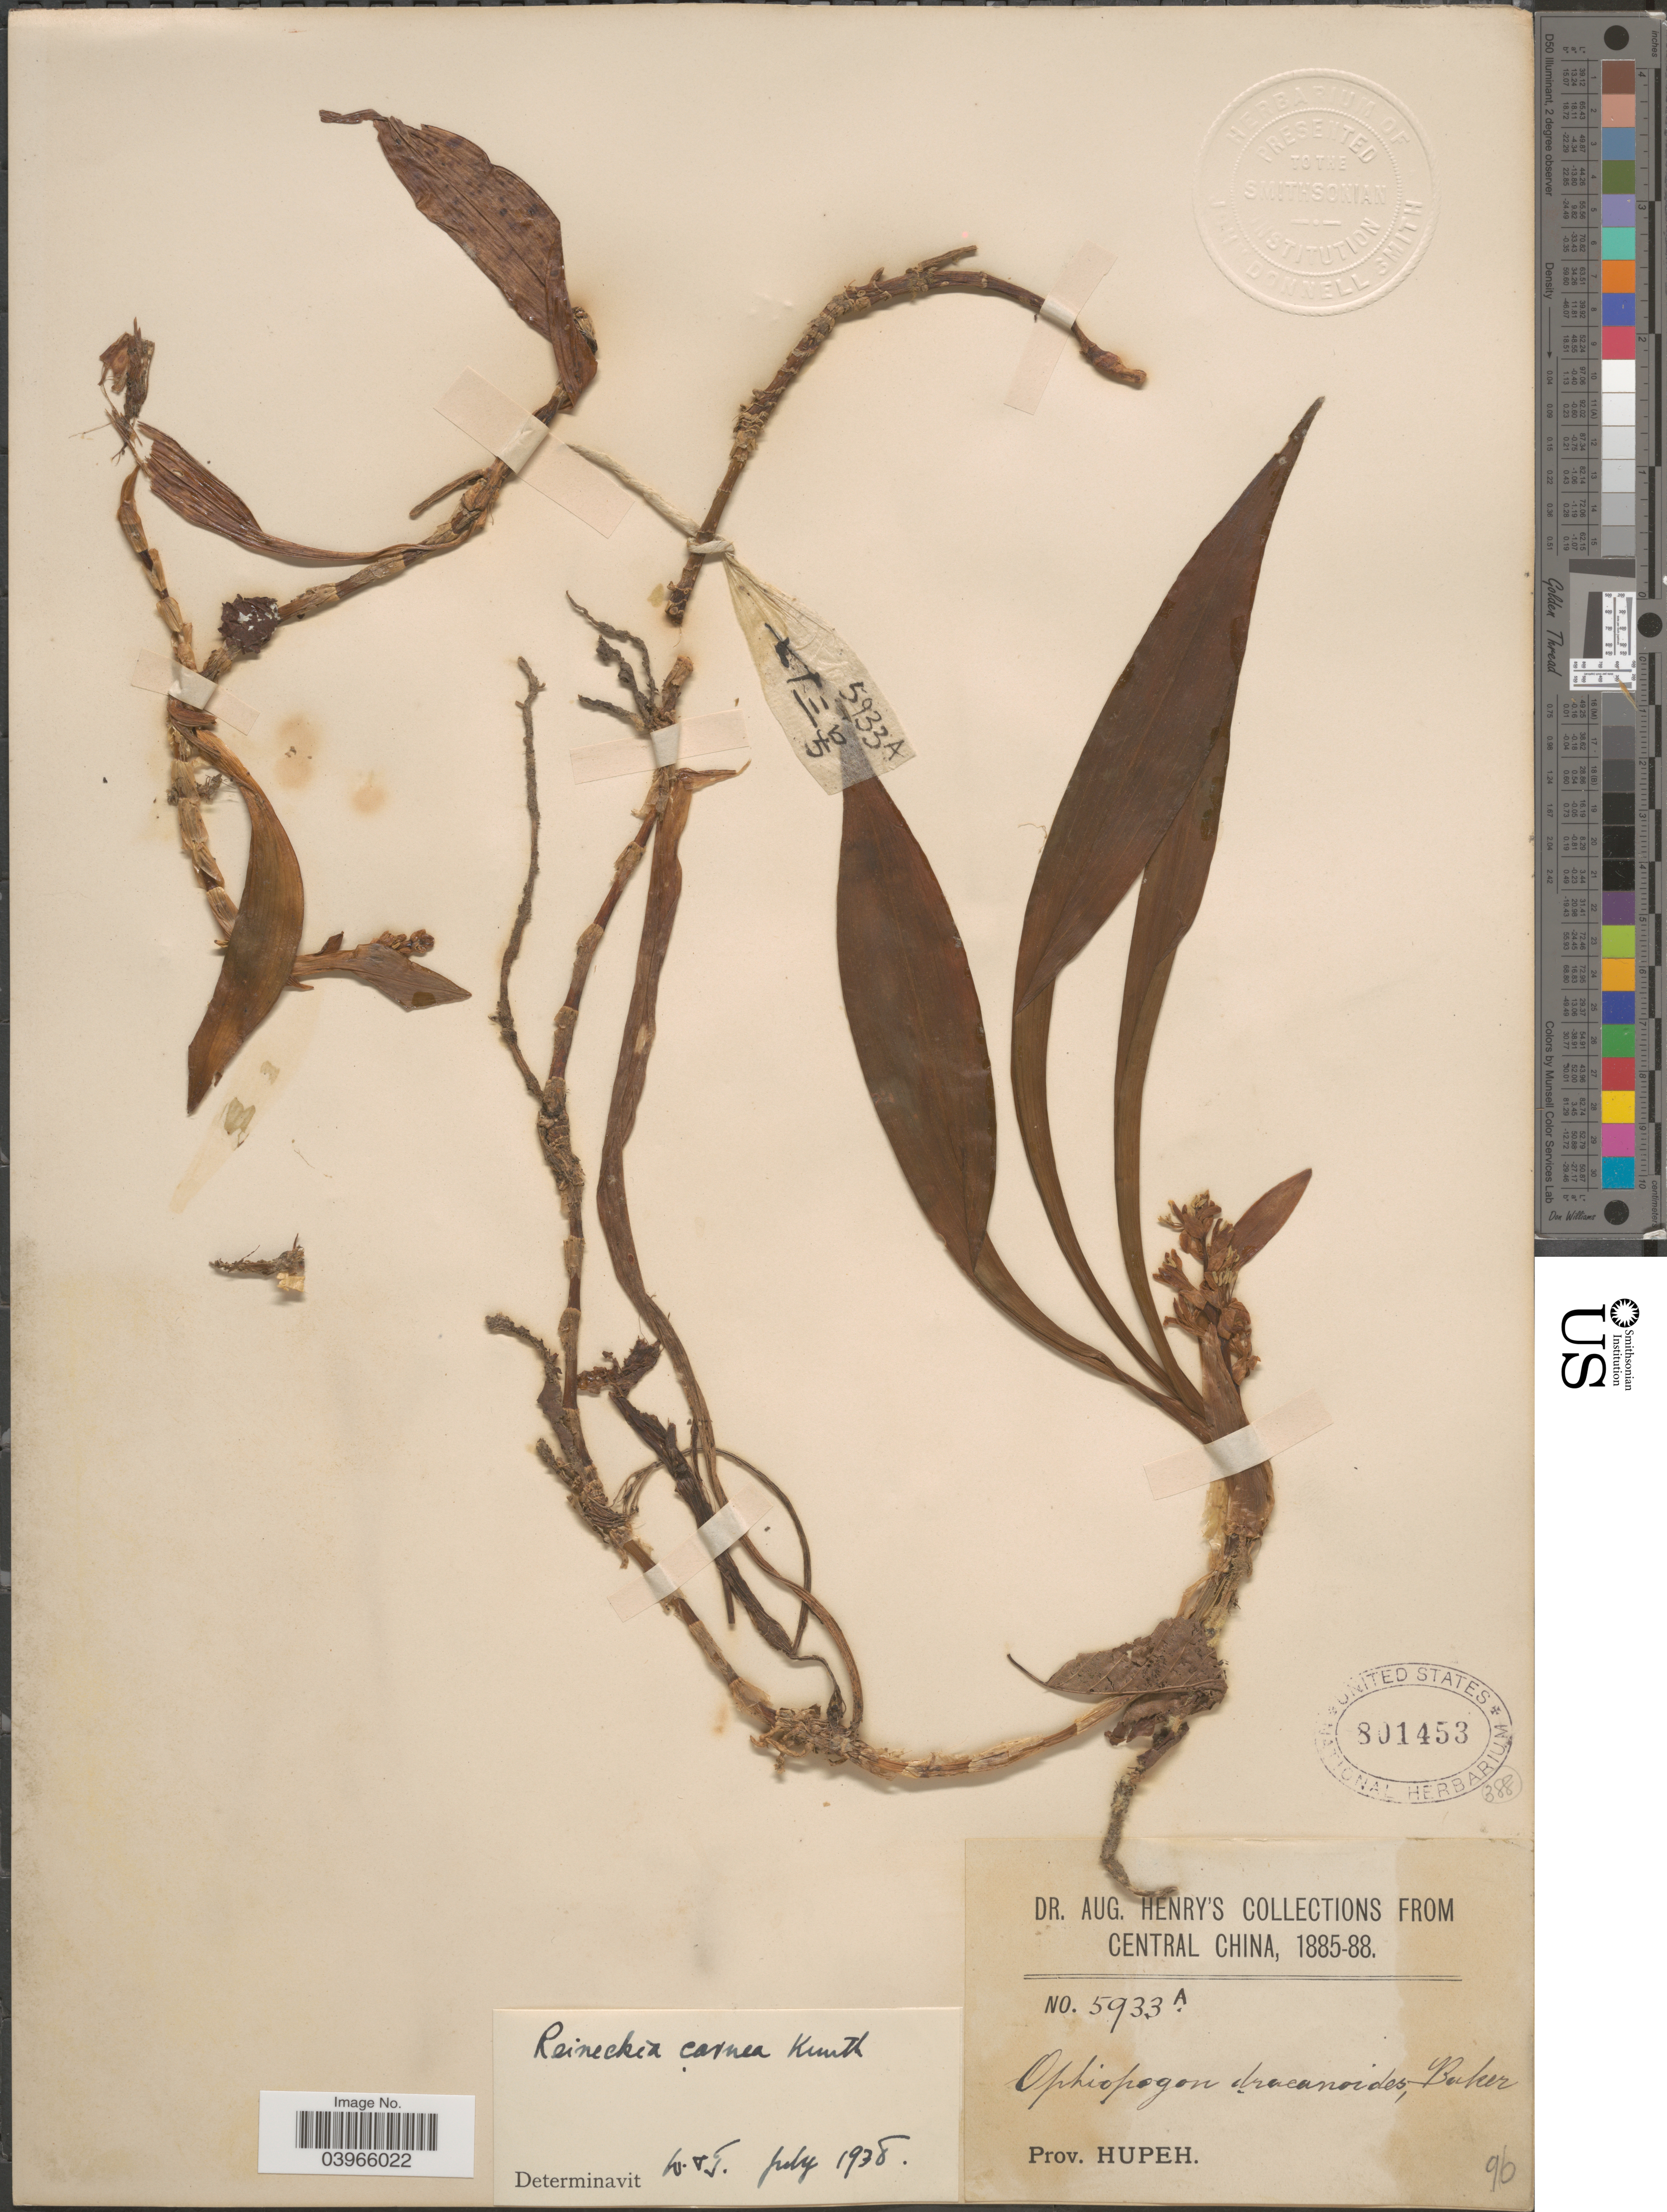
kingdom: Plantae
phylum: Tracheophyta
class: Liliopsida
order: Asparagales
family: Asparagaceae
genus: Reineckea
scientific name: Reineckea carnea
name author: (Andrews) Kunth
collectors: A. Henry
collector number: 5933 A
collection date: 1885/1888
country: China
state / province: Hubei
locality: Central China. Prov. Hupeh.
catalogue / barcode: US 801453